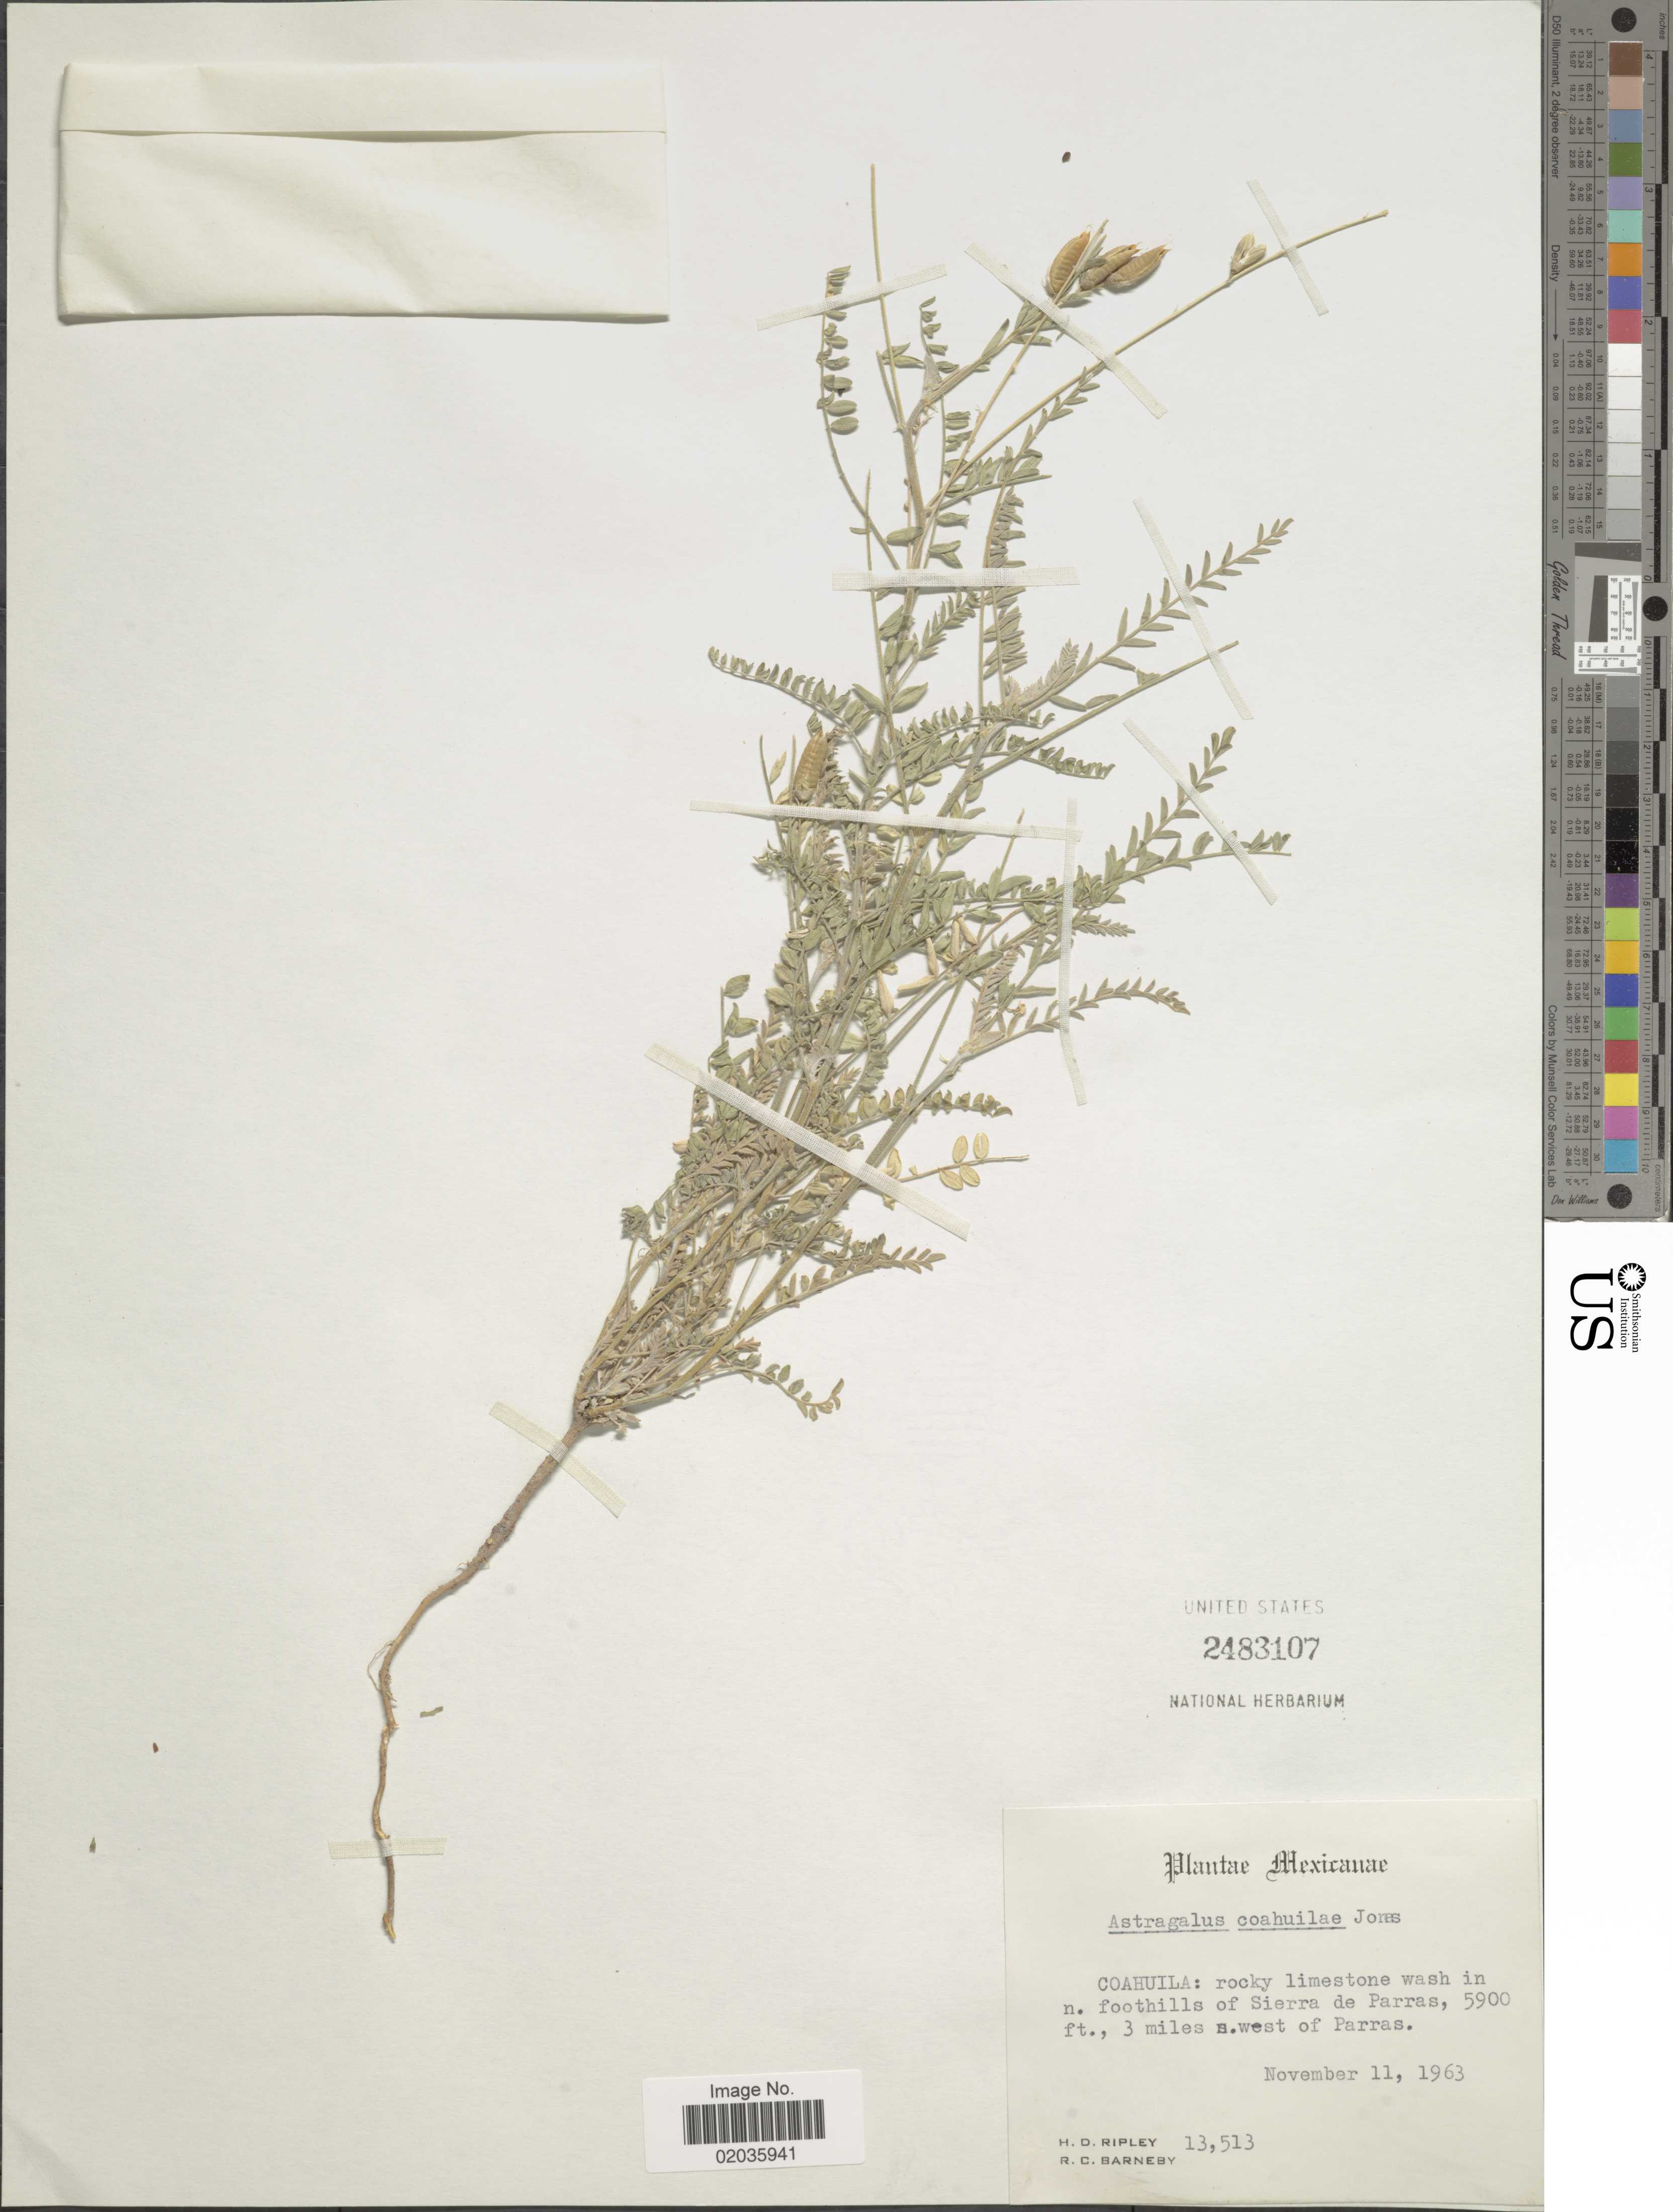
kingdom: Plantae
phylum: Tracheophyta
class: Magnoliopsida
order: Fabales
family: Fabaceae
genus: Astragalus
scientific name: Astragalus coahuilae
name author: M.E. Jones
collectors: H. Ripley & R. C. Barneby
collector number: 13513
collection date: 1963-11-11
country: Mexico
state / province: Coahuila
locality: Coahuila: rocky limestone wash in. n. foothills of Sierra de Parras, 3 miles s. west of Parras.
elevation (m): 1798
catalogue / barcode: US 2483107